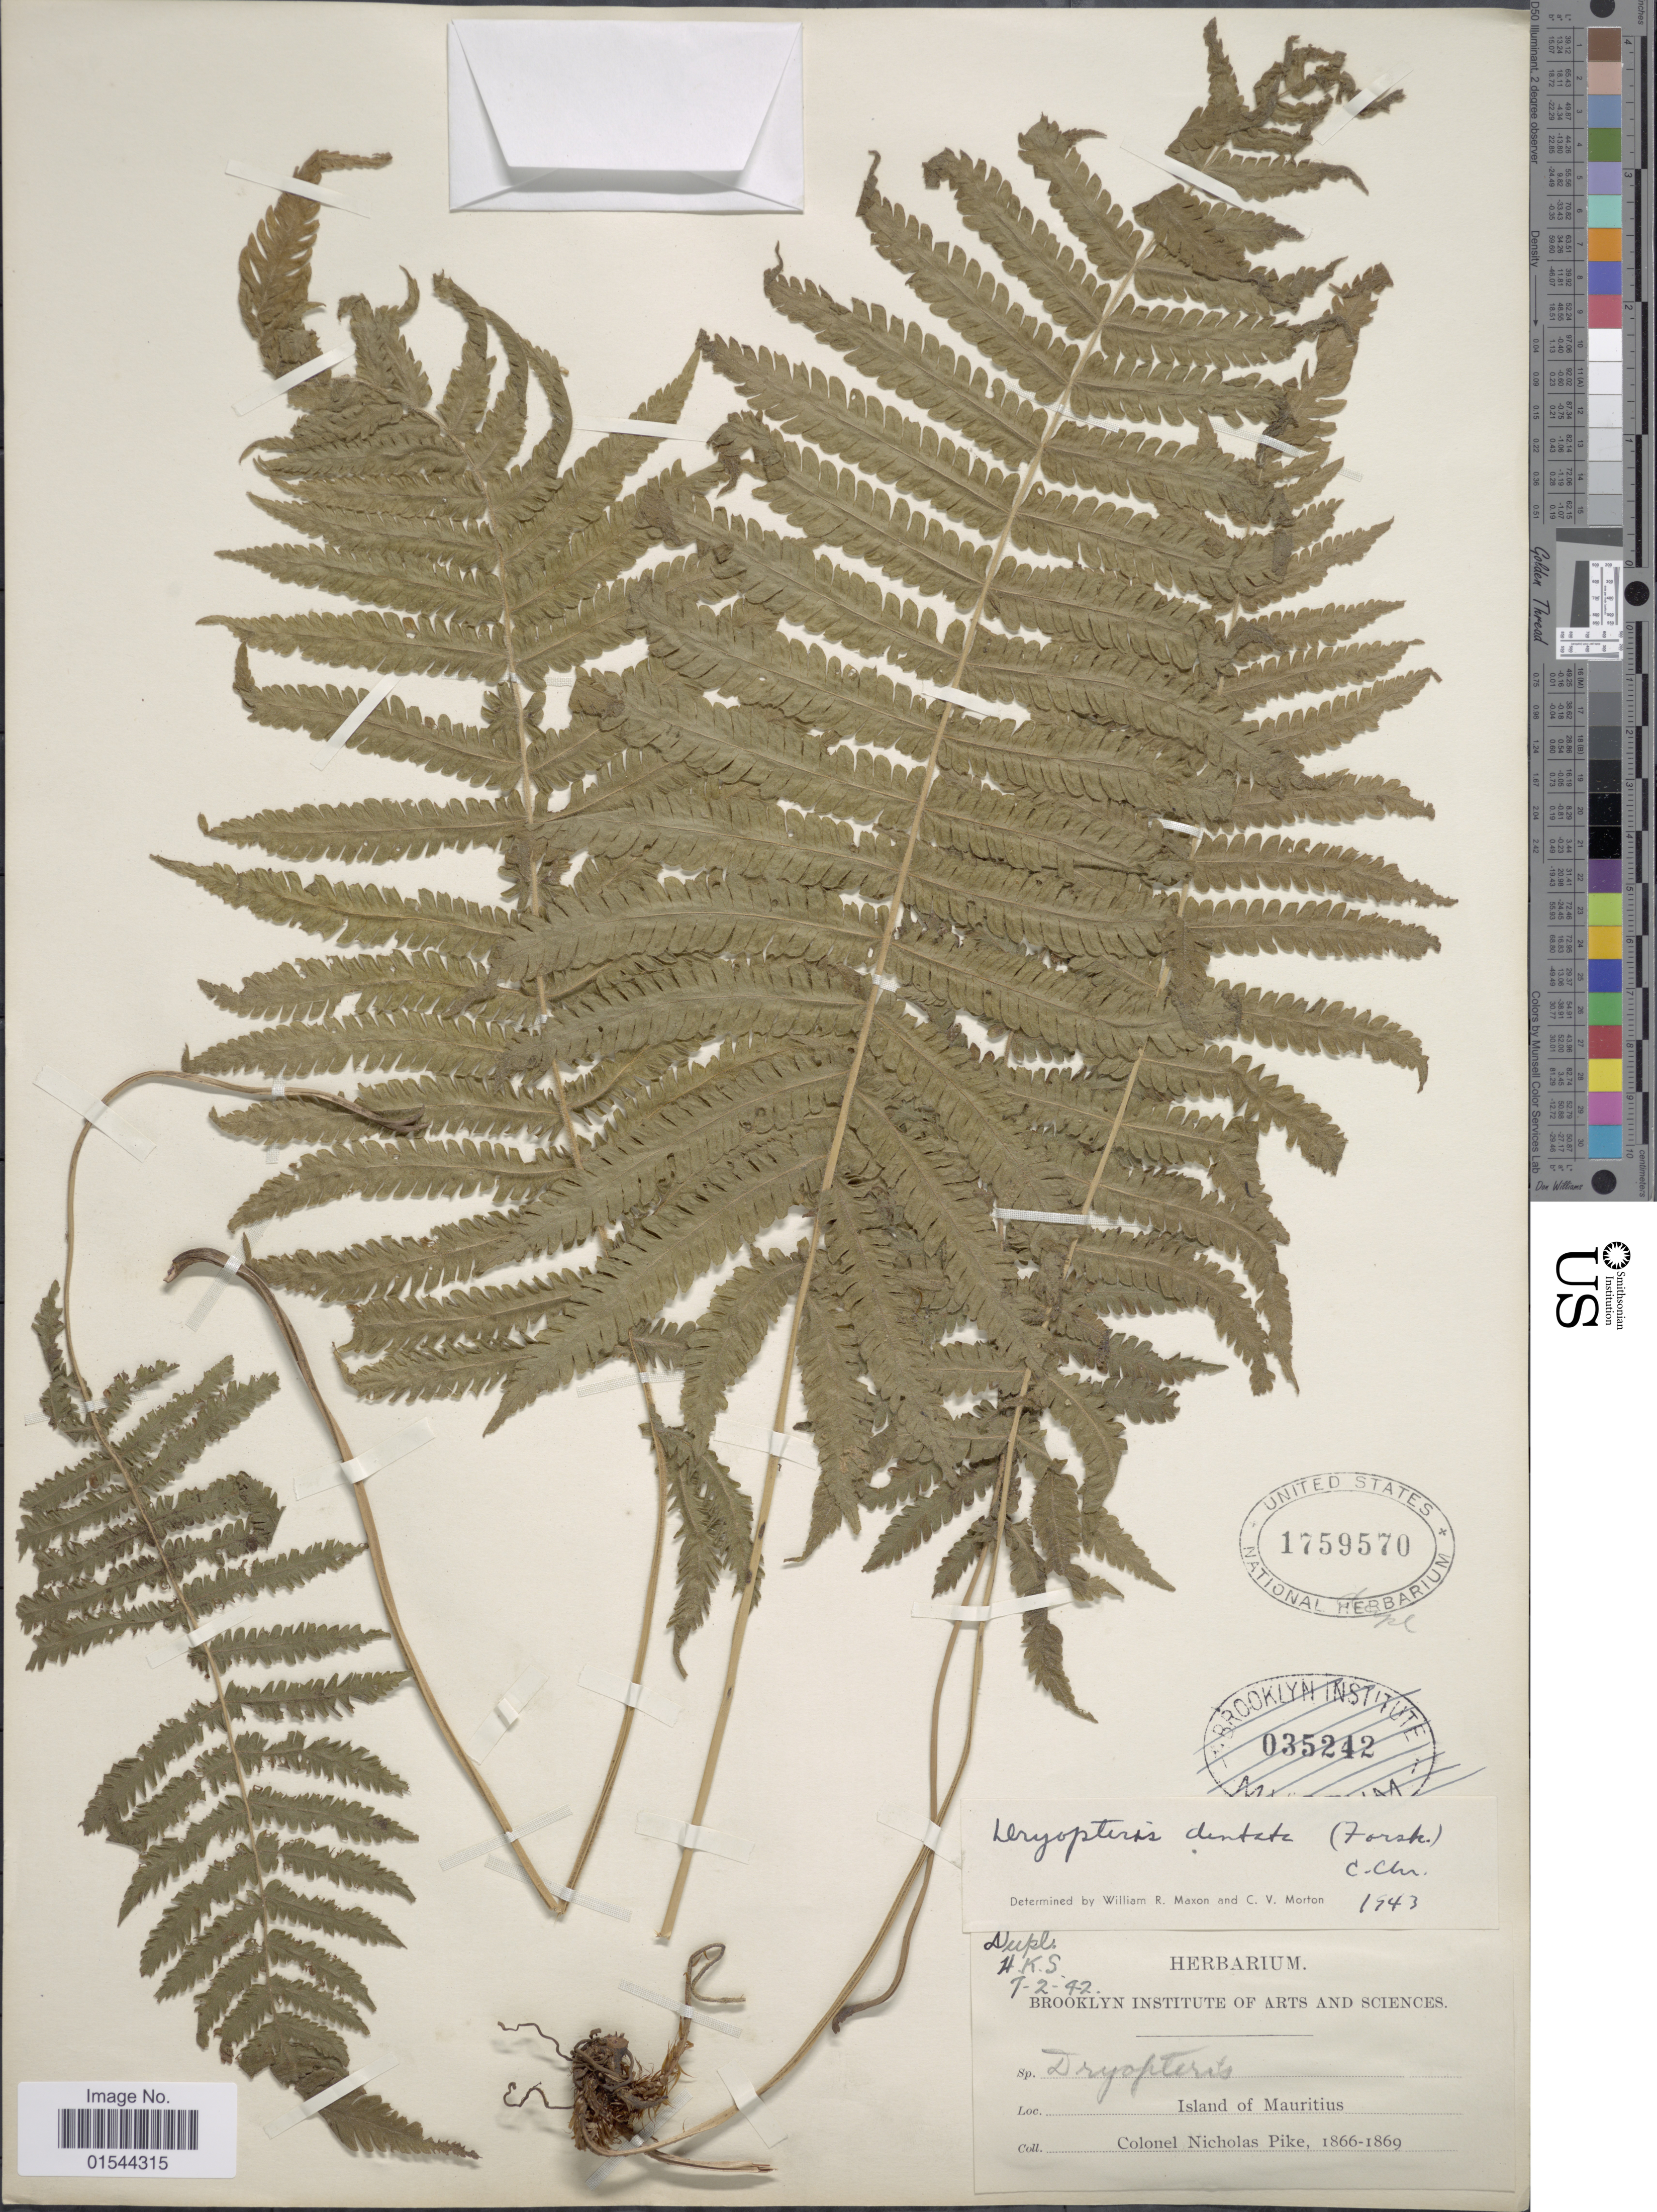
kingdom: Plantae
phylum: Tracheophyta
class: Polypodiopsida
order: Polypodiales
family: Thelypteridaceae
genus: Christella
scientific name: Christella dentata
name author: (Forssk.) Brownsey & Jermy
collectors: N. Pike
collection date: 1866/1869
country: Mauritius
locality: Island of Mauritius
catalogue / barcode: US 1759570